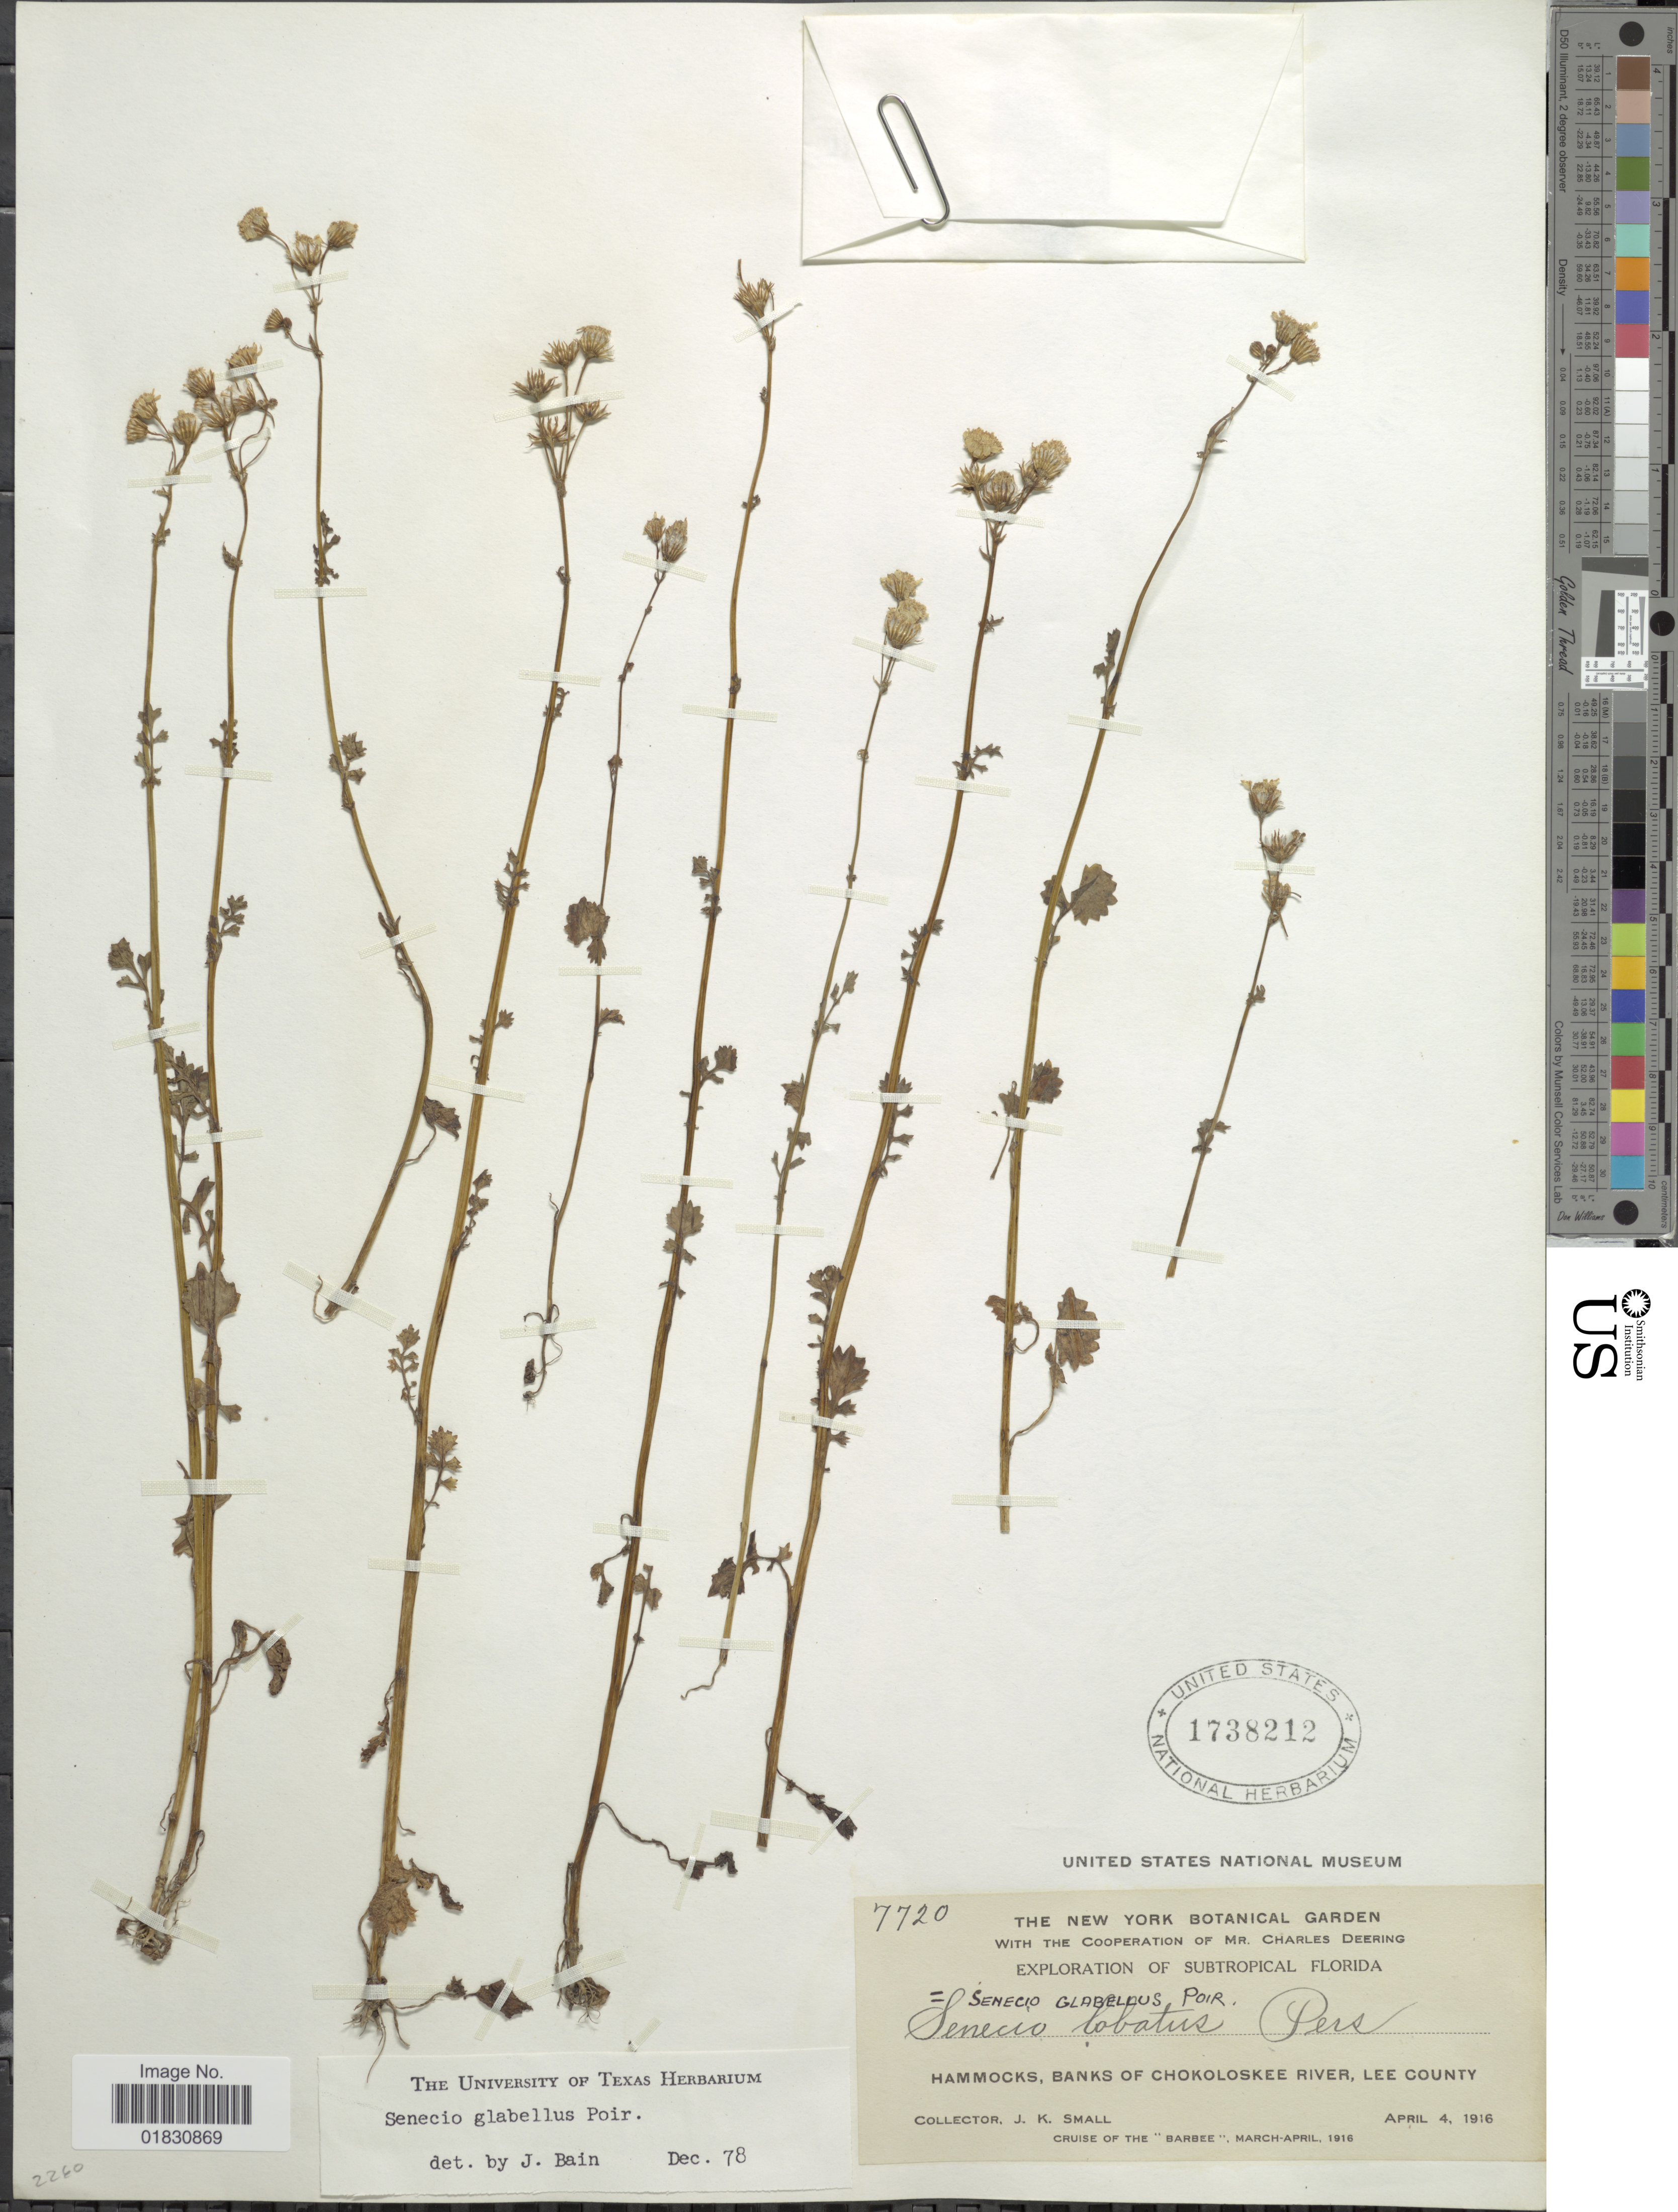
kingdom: Plantae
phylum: Tracheophyta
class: Magnoliopsida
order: Asterales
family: Asteraceae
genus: Packera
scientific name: Packera glabella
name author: (Poir.) C. Jeffrey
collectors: J. K. Small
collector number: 7720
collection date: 1916-04-04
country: United States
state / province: Florida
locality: Subtropical Florida, Hammocks, Banks of Chokoloskee River, Lee County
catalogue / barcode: US 1738212